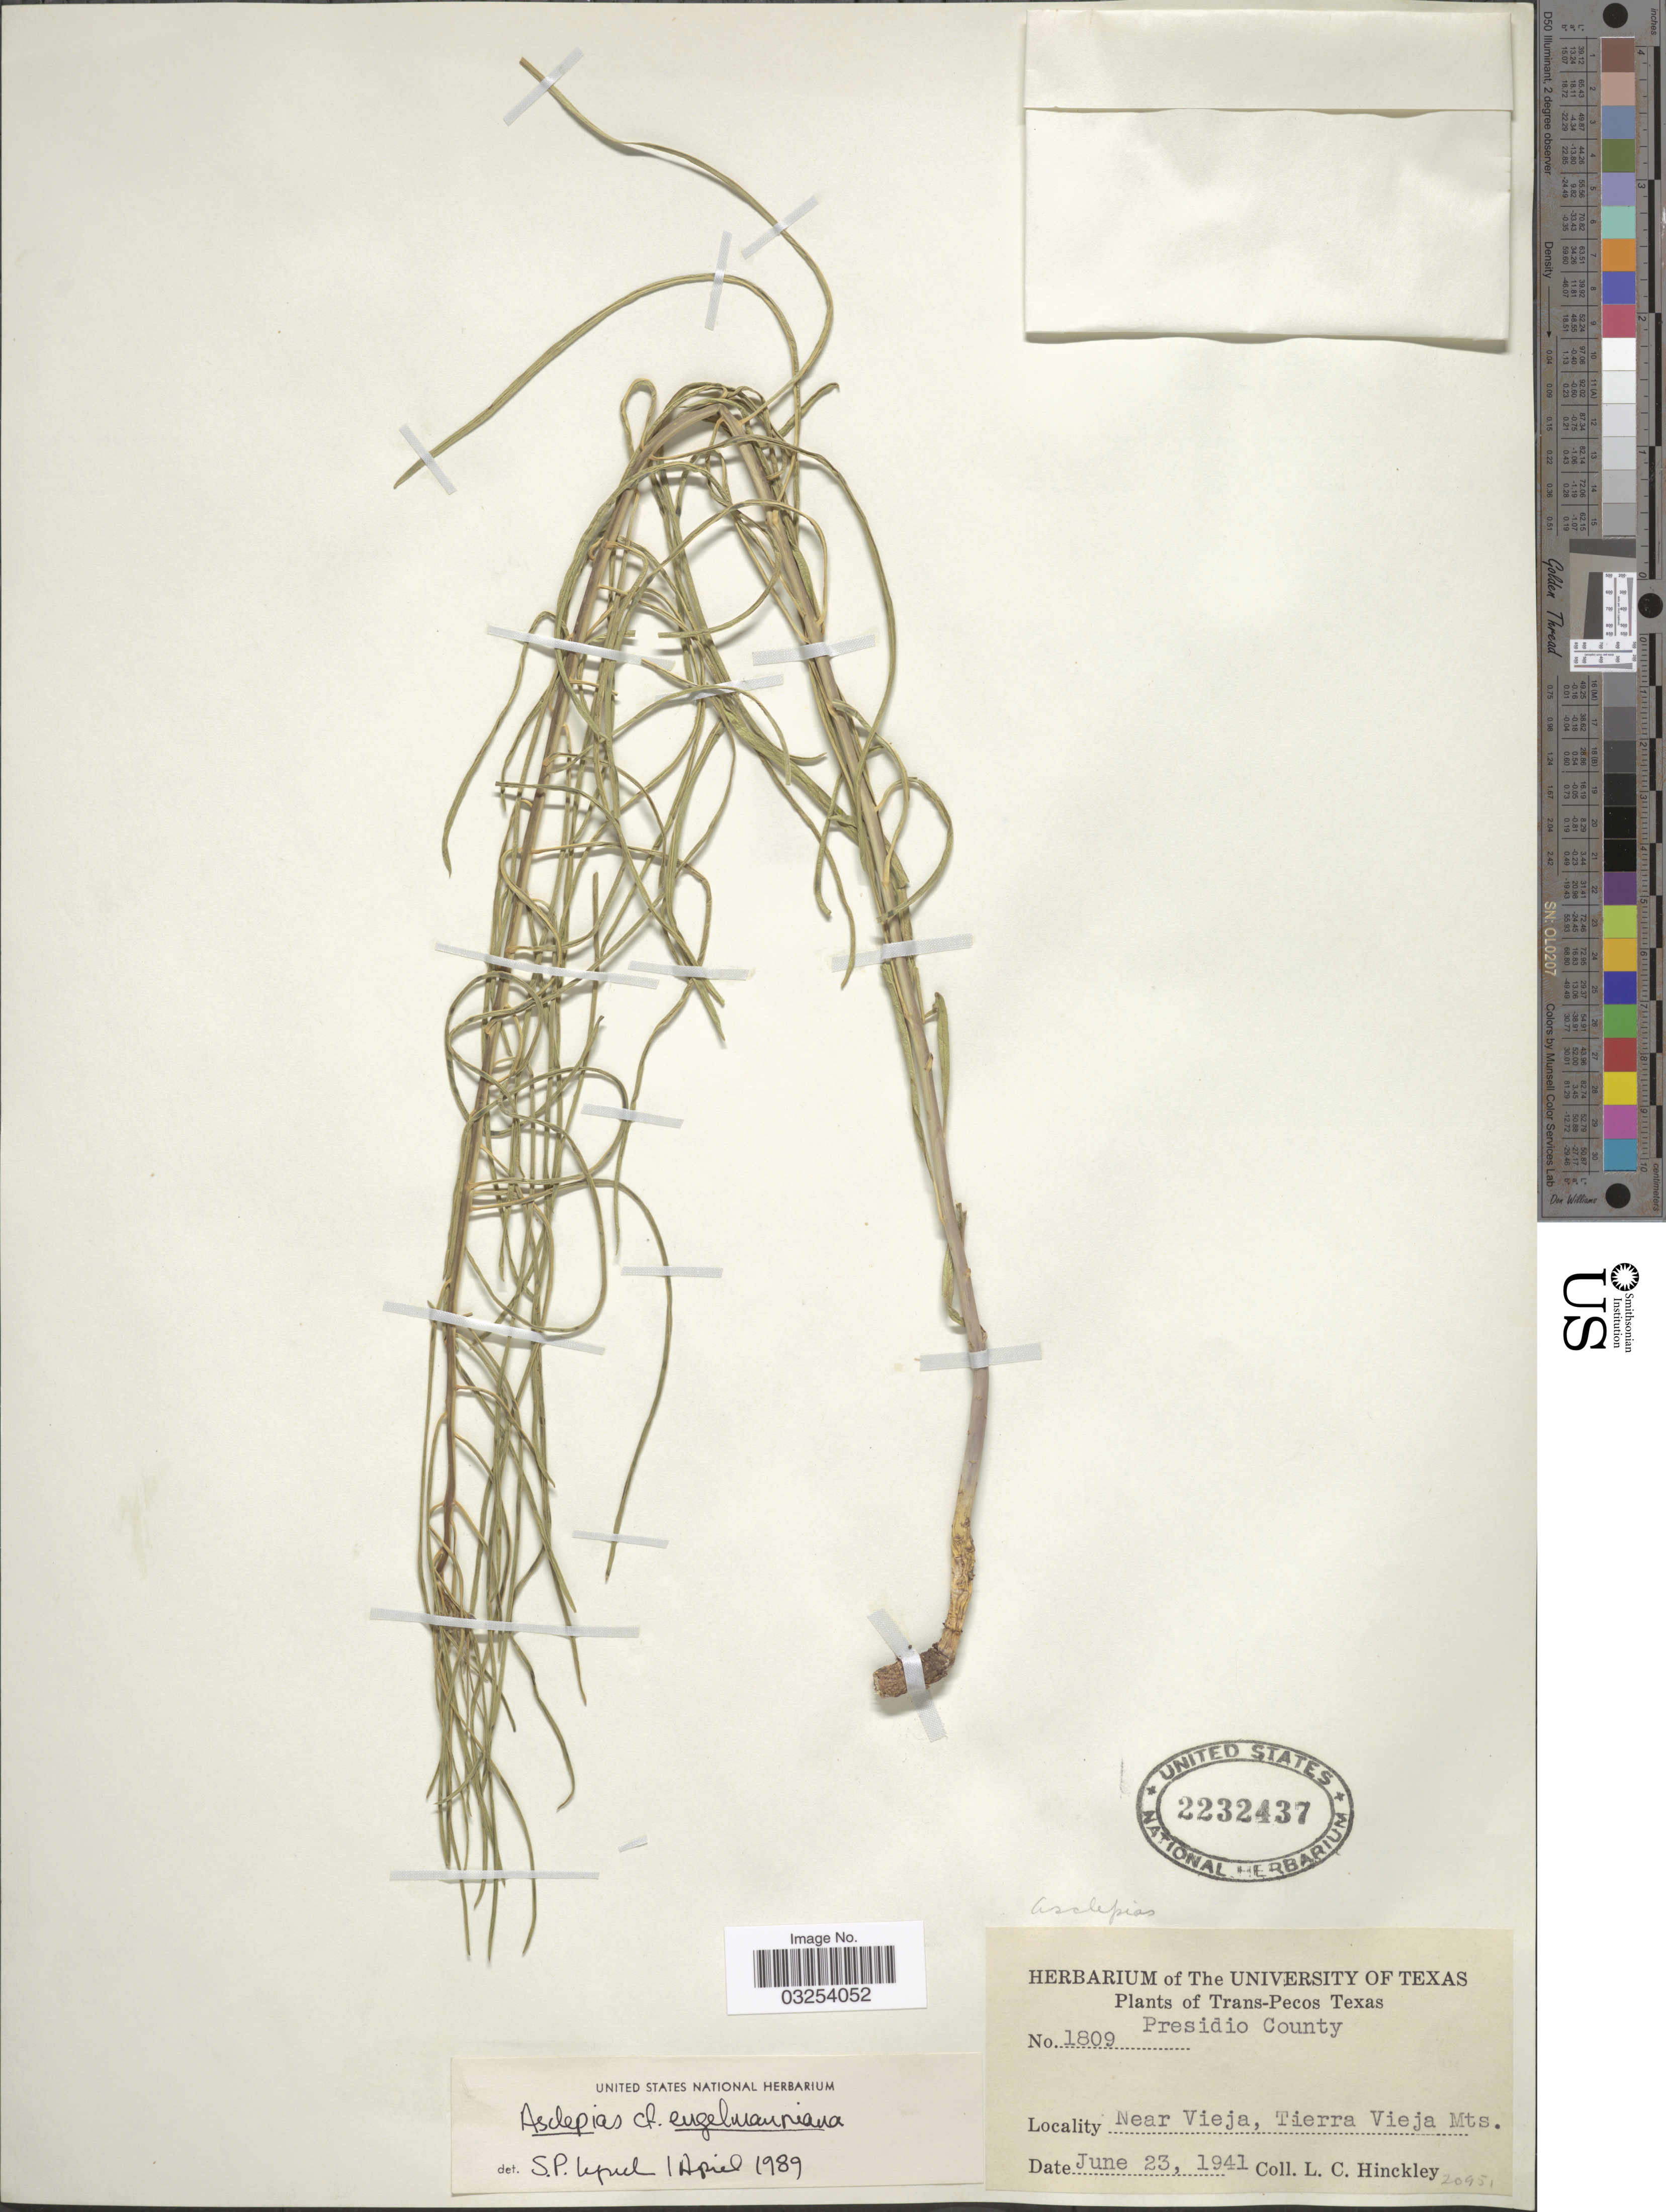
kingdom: Plantae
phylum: Tracheophyta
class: Magnoliopsida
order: Gentianales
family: Apocynaceae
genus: Asclepias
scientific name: Asclepias engelmanniana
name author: Woodson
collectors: L. Hinckley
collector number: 1809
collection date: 1941-06-23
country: United States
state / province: Texas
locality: Trans-Pecos Presidio County. Near Vieja, Tierra Vieja Mts.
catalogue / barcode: US 2232437